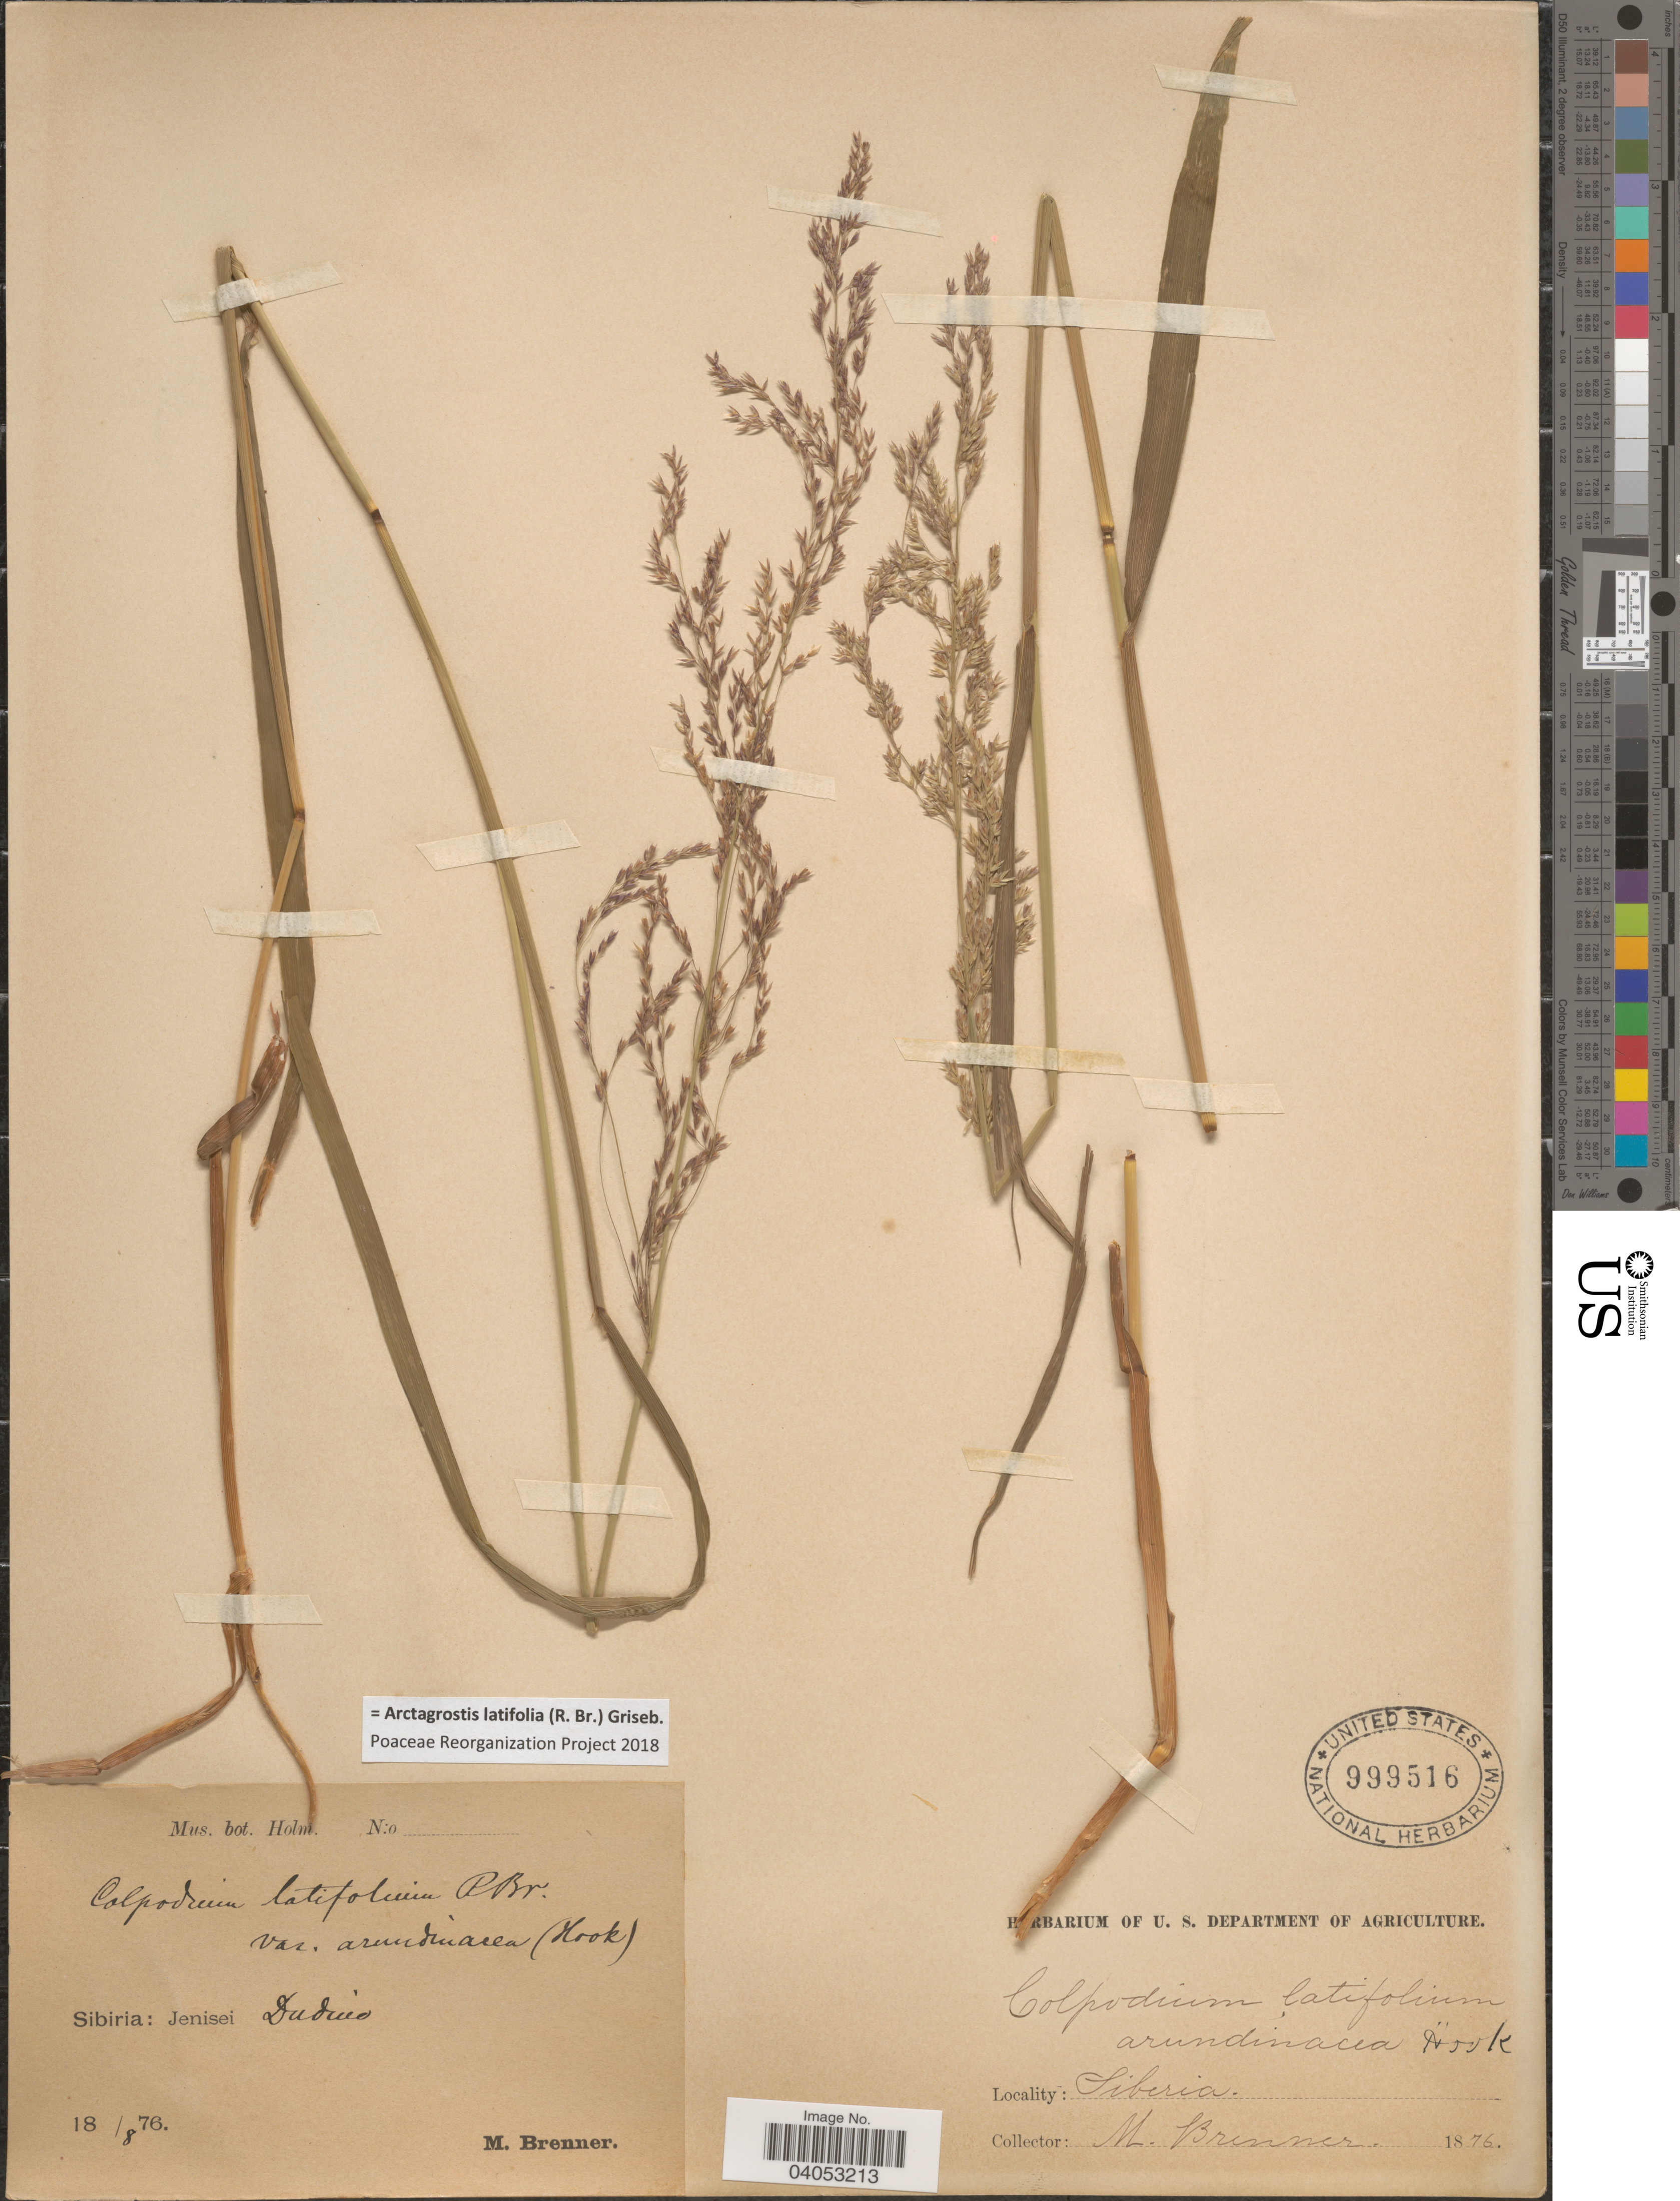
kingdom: Plantae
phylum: Tracheophyta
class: Liliopsida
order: Poales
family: Poaceae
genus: Arctagrostis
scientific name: Arctagrostis latifolia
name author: (R. Br.) Griseb.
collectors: M. Brenner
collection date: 1876-08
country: Russian Federation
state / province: Krasnoyarsk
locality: Sibiria: Jenisei, Dudino.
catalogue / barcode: US 999516